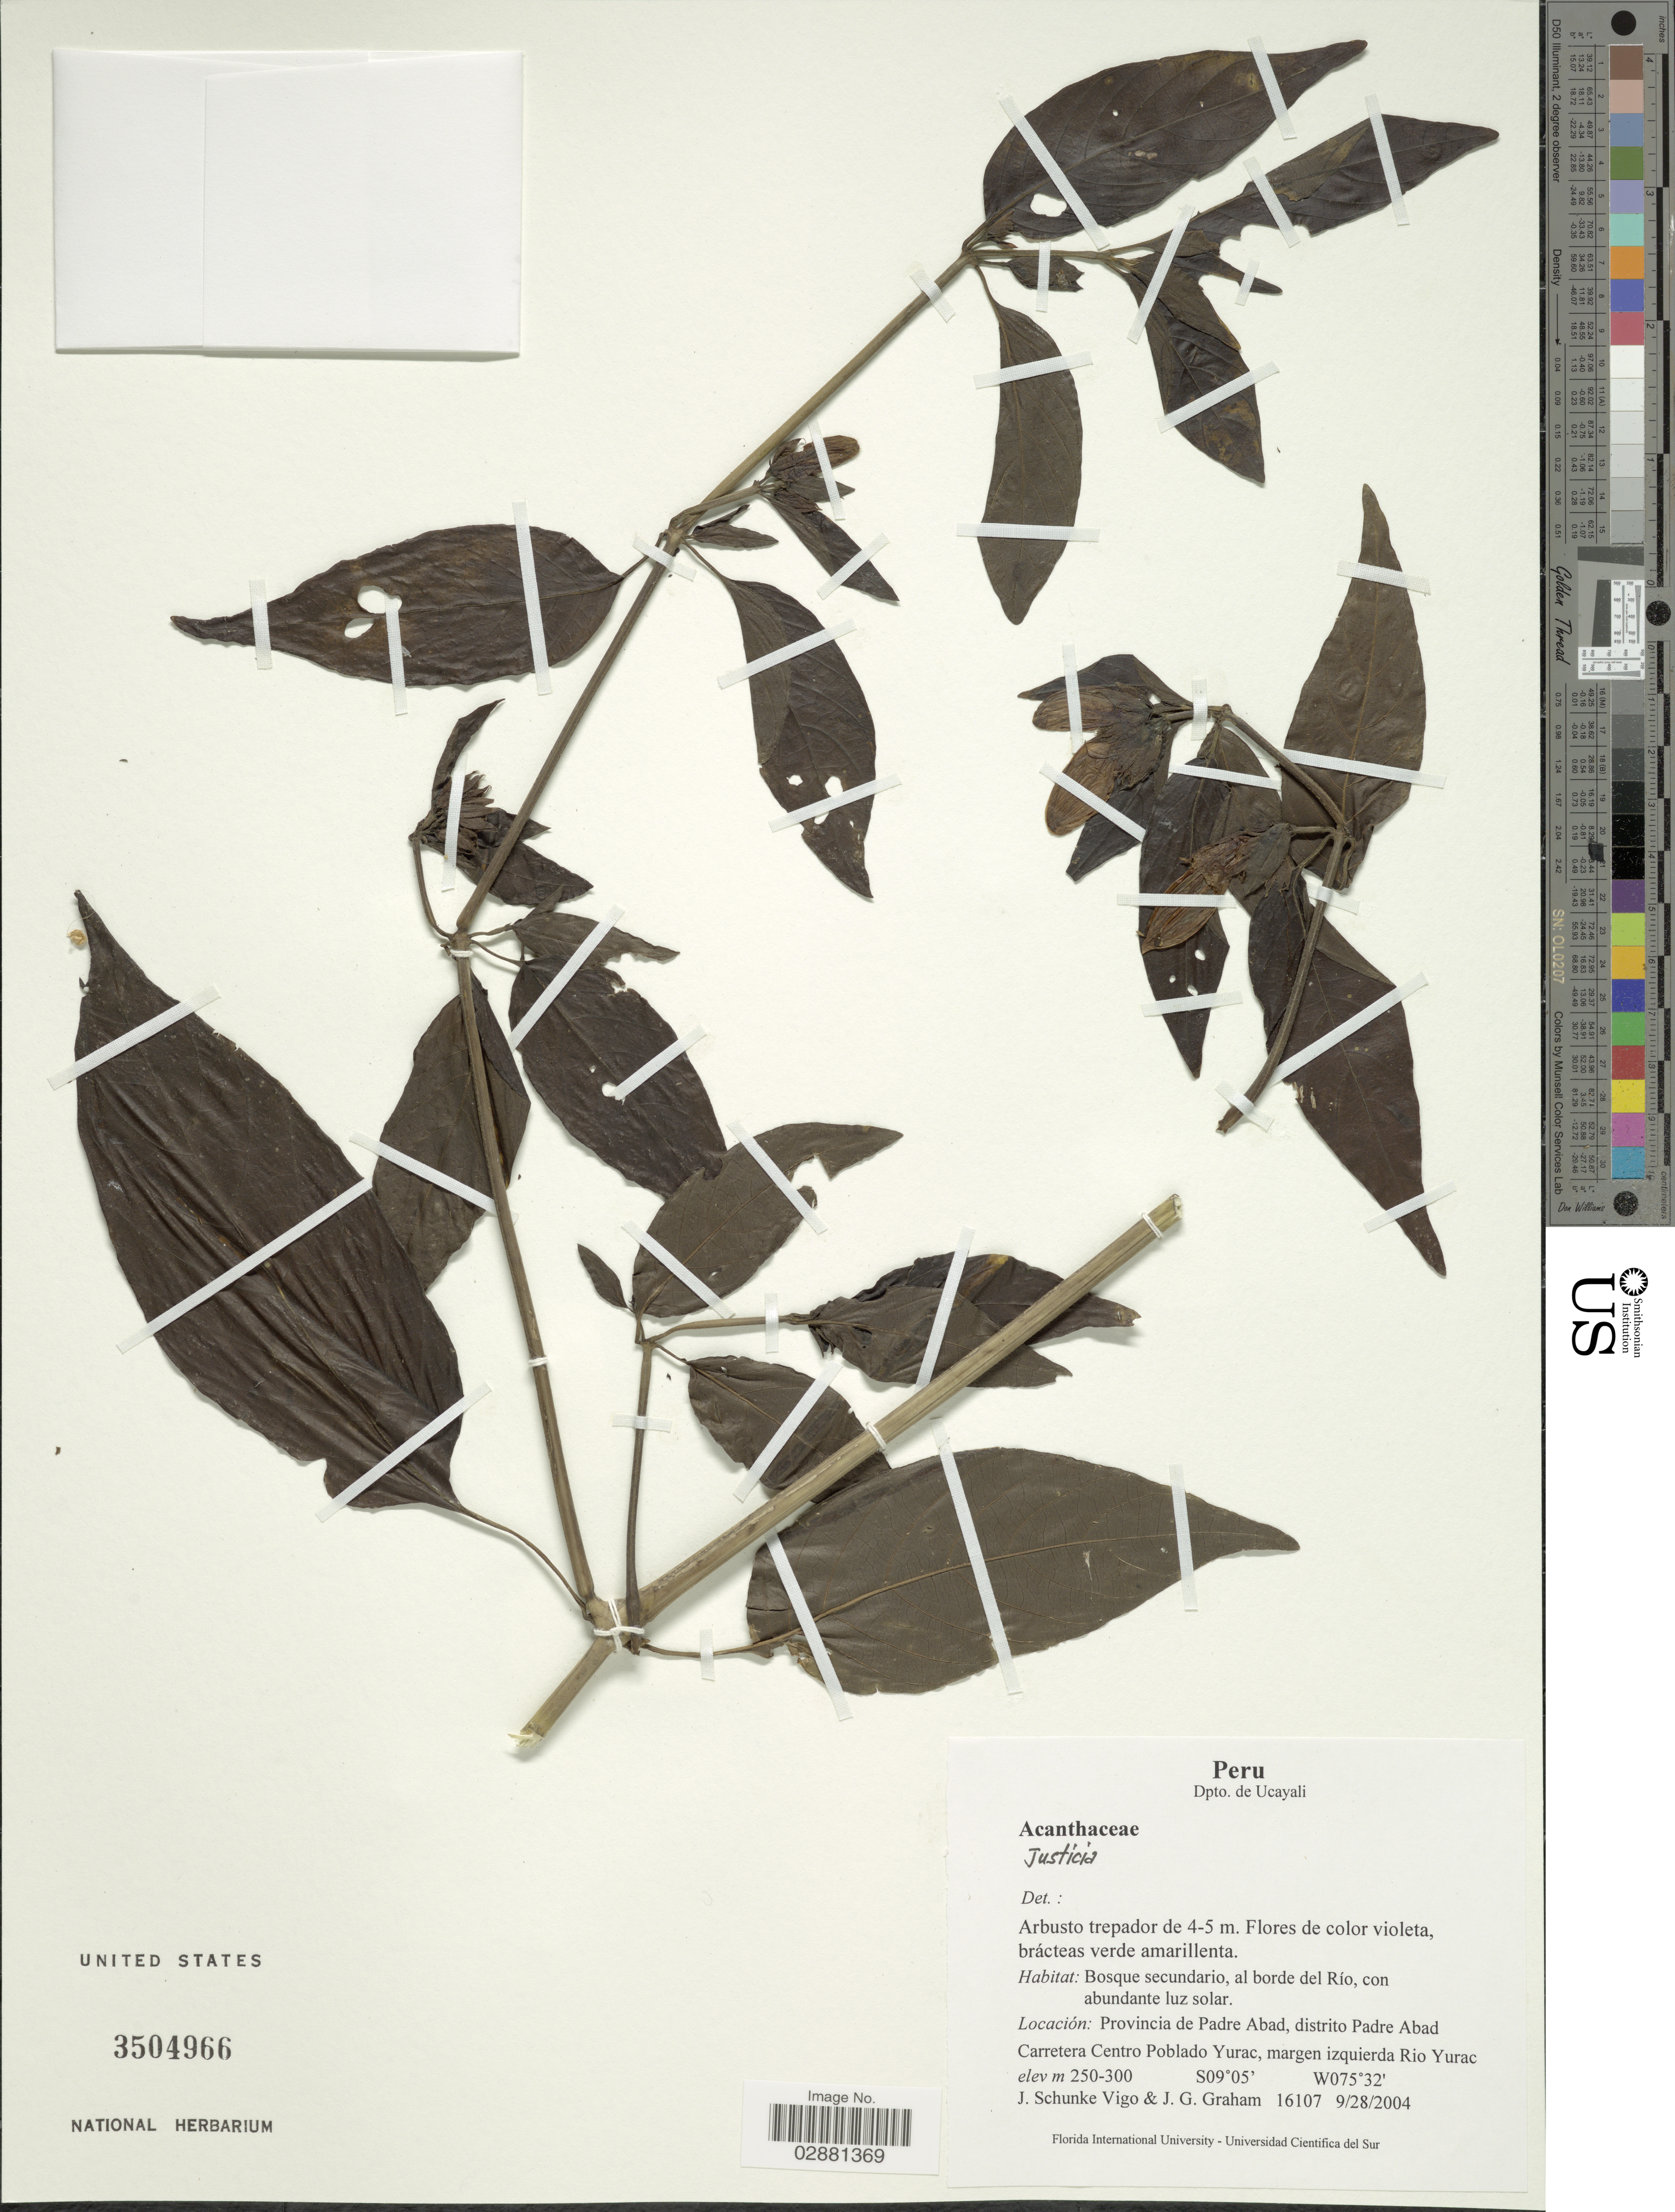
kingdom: Plantae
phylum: Tracheophyta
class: Magnoliopsida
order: Lamiales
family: Acanthaceae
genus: Justicia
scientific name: Justicia sp.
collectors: J. Schunke Vigo & J. Graham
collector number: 16107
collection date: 2004-09-28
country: Peru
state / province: Ucayali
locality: Dpto. de Ucayali, Provincia de Padre Abad, distrito Padre Abad, Carretera Centro Poblado Yurac, margen izquierda Rio Yurac.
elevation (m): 250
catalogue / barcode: US 3504966